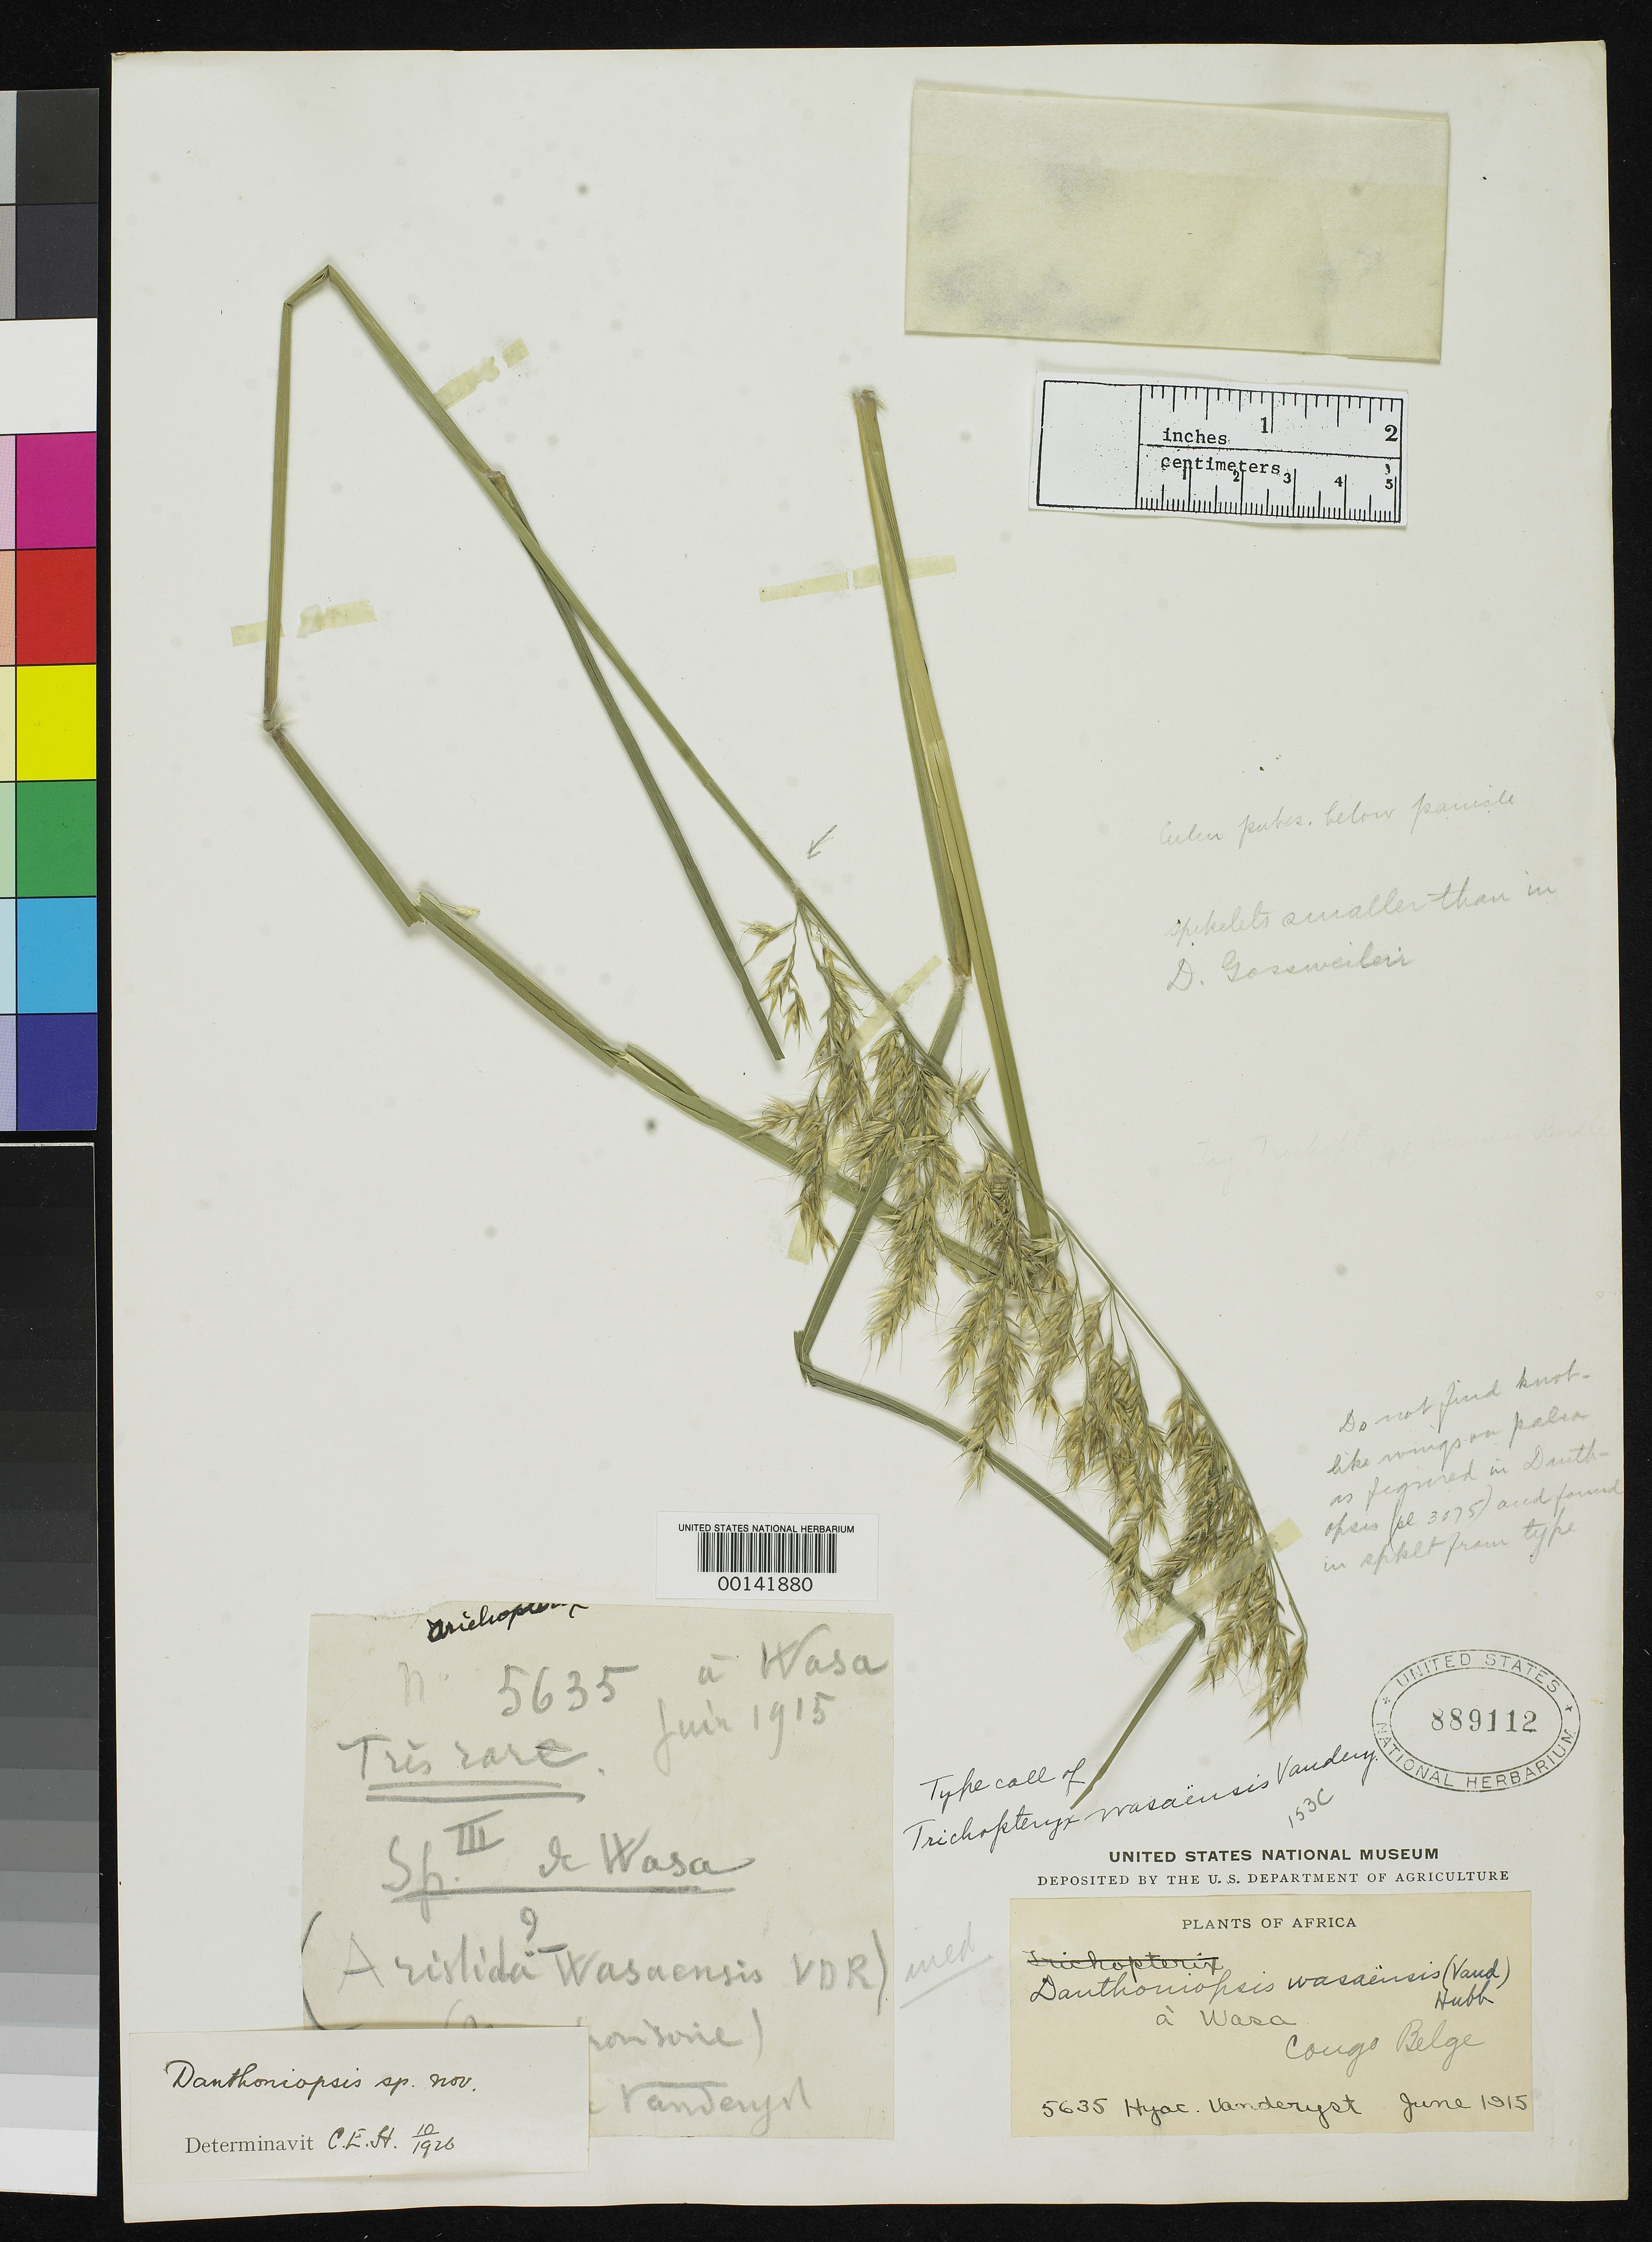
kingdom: Plantae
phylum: Tracheophyta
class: Liliopsida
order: Poales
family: Poaceae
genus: Trichopteryx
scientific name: Trichopteryx wasaensis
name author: Vanderyst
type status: Isotype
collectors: H. J. R. Vanderyst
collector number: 5635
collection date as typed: Jun 1915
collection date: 1915-06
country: Congo, Democratic Republic of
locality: Entre Gana et Wasa.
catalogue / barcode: US 889112